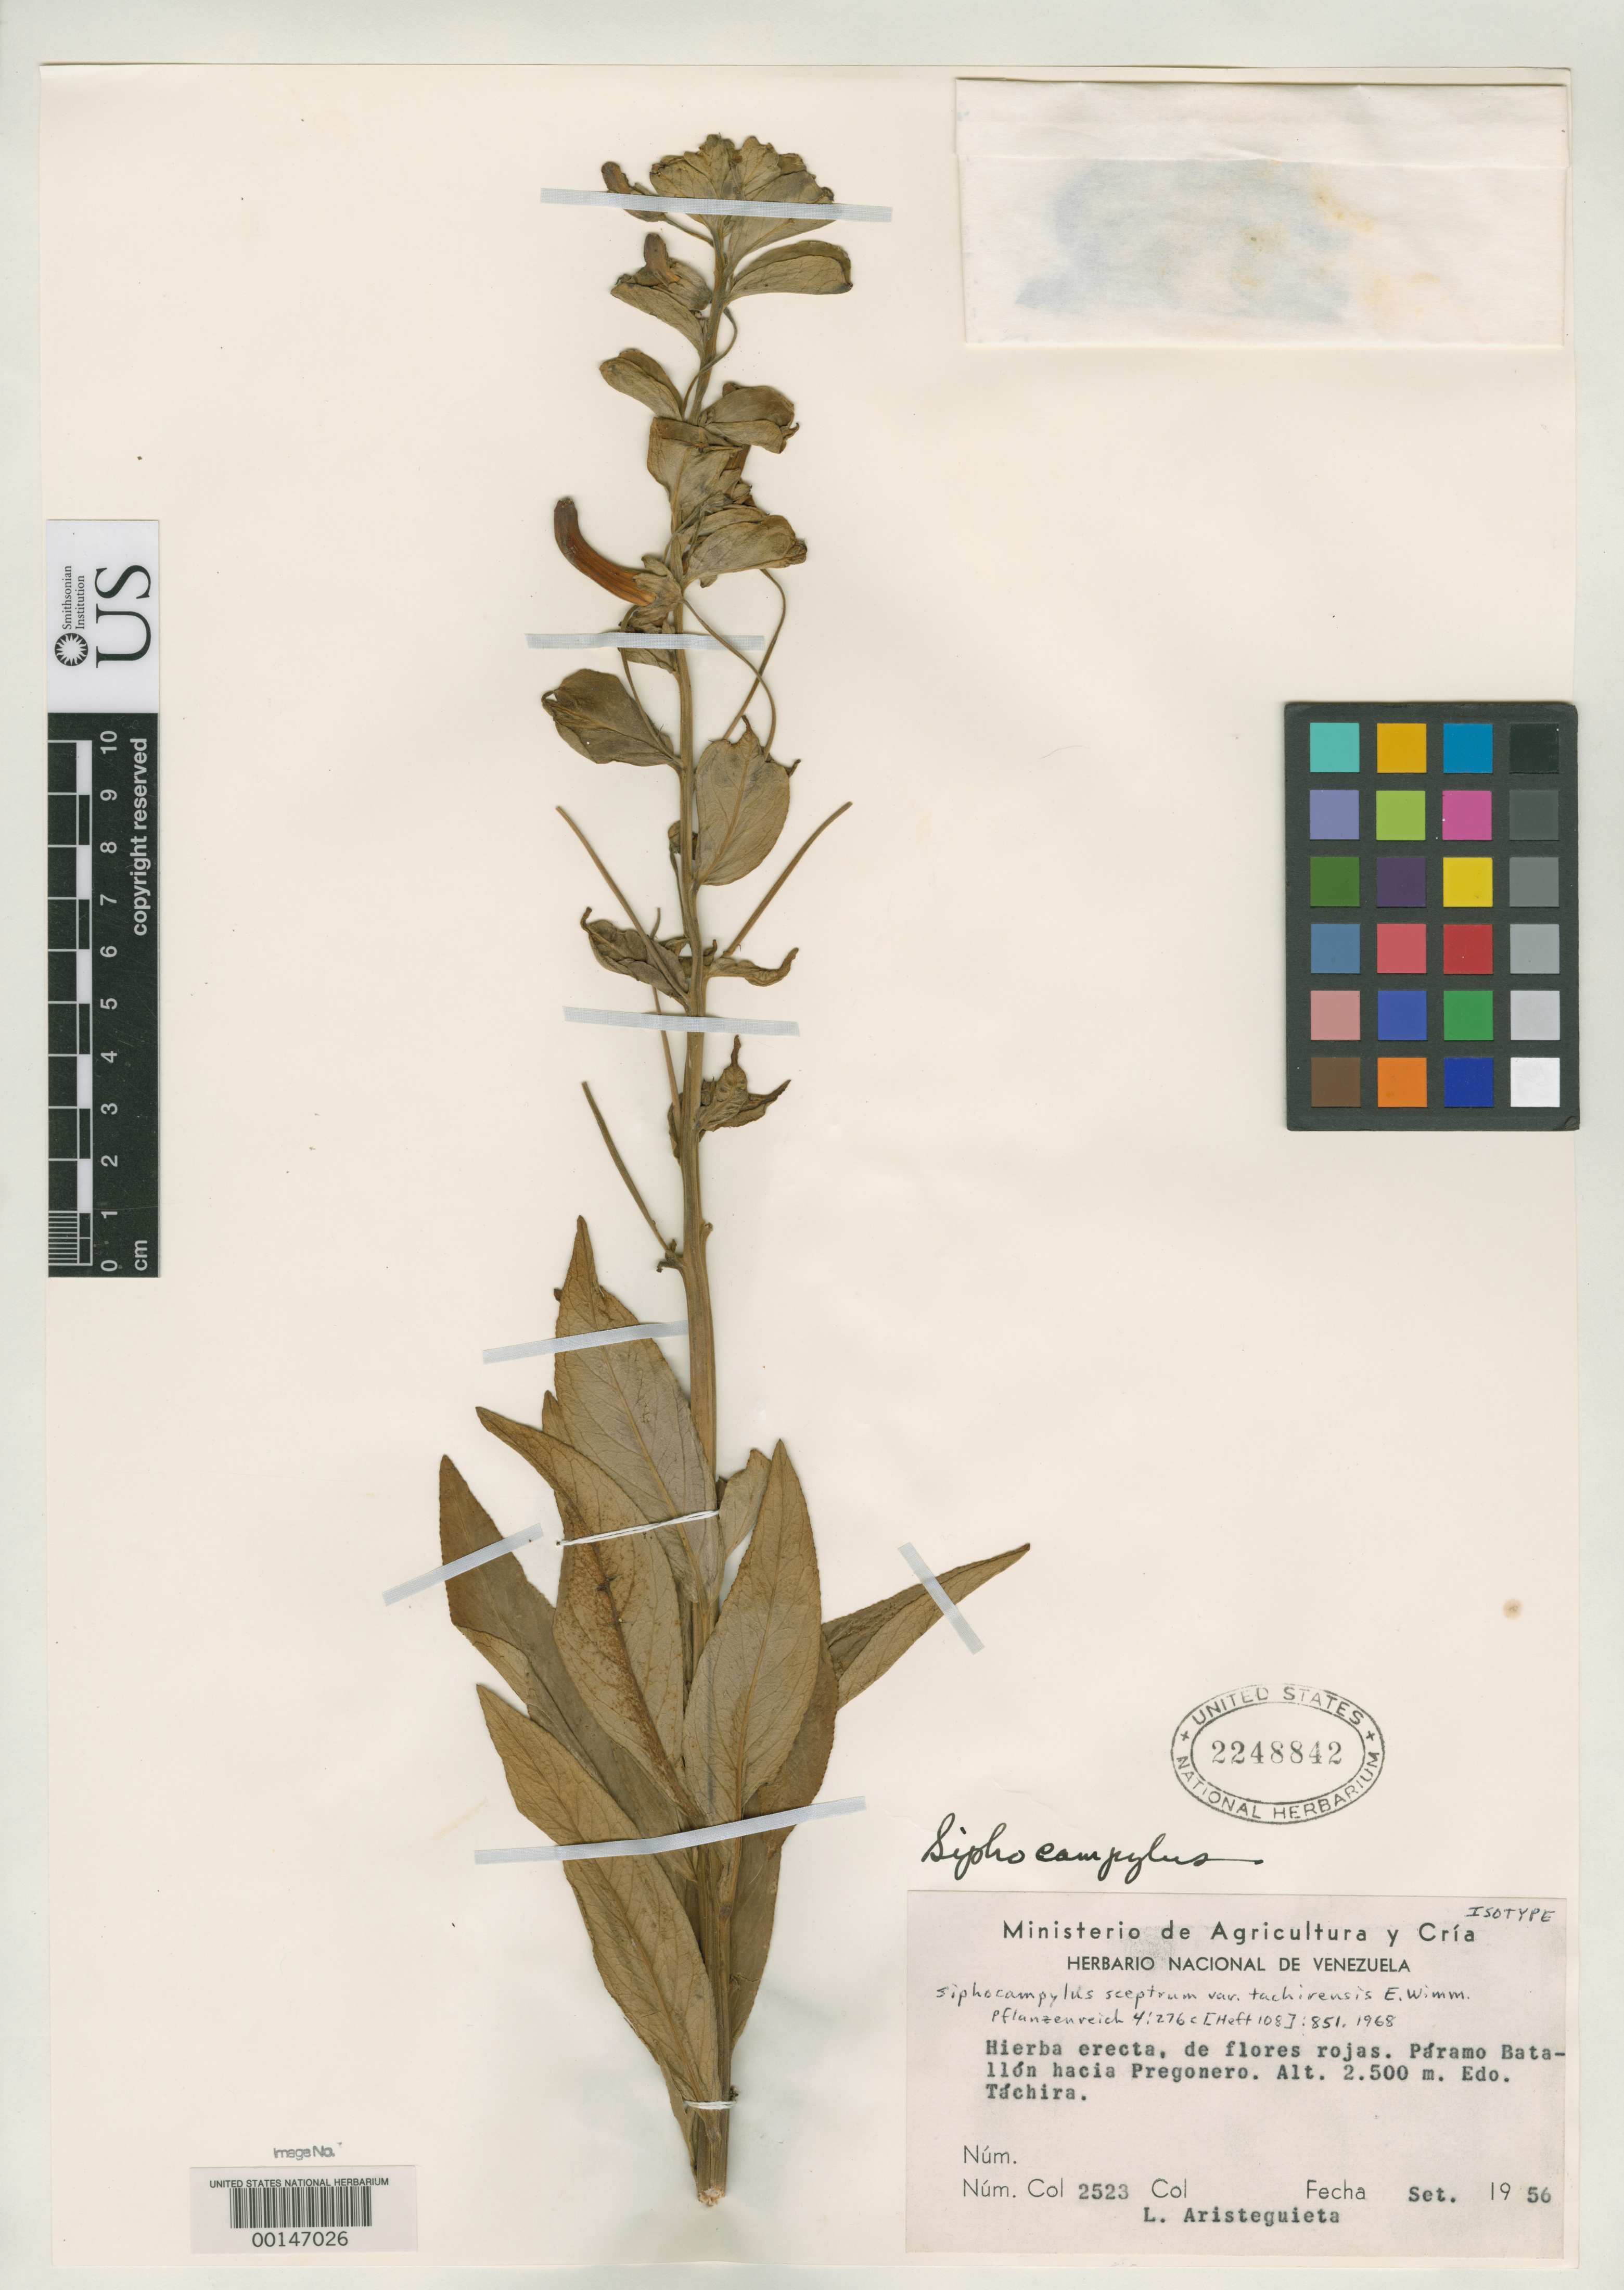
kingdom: Plantae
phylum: Tracheophyta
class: Magnoliopsida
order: Asterales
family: Campanulaceae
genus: Siphocampylus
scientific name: Siphocampylus sceptrum var. tachirensis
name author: E. Wimm. in Engl.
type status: Isotype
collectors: L. Aristeguieta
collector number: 2523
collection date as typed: Sep 1956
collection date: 1956-09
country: Venezuela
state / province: Tachira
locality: Paramo Batallon towards Pregonero.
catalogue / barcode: US 2248842